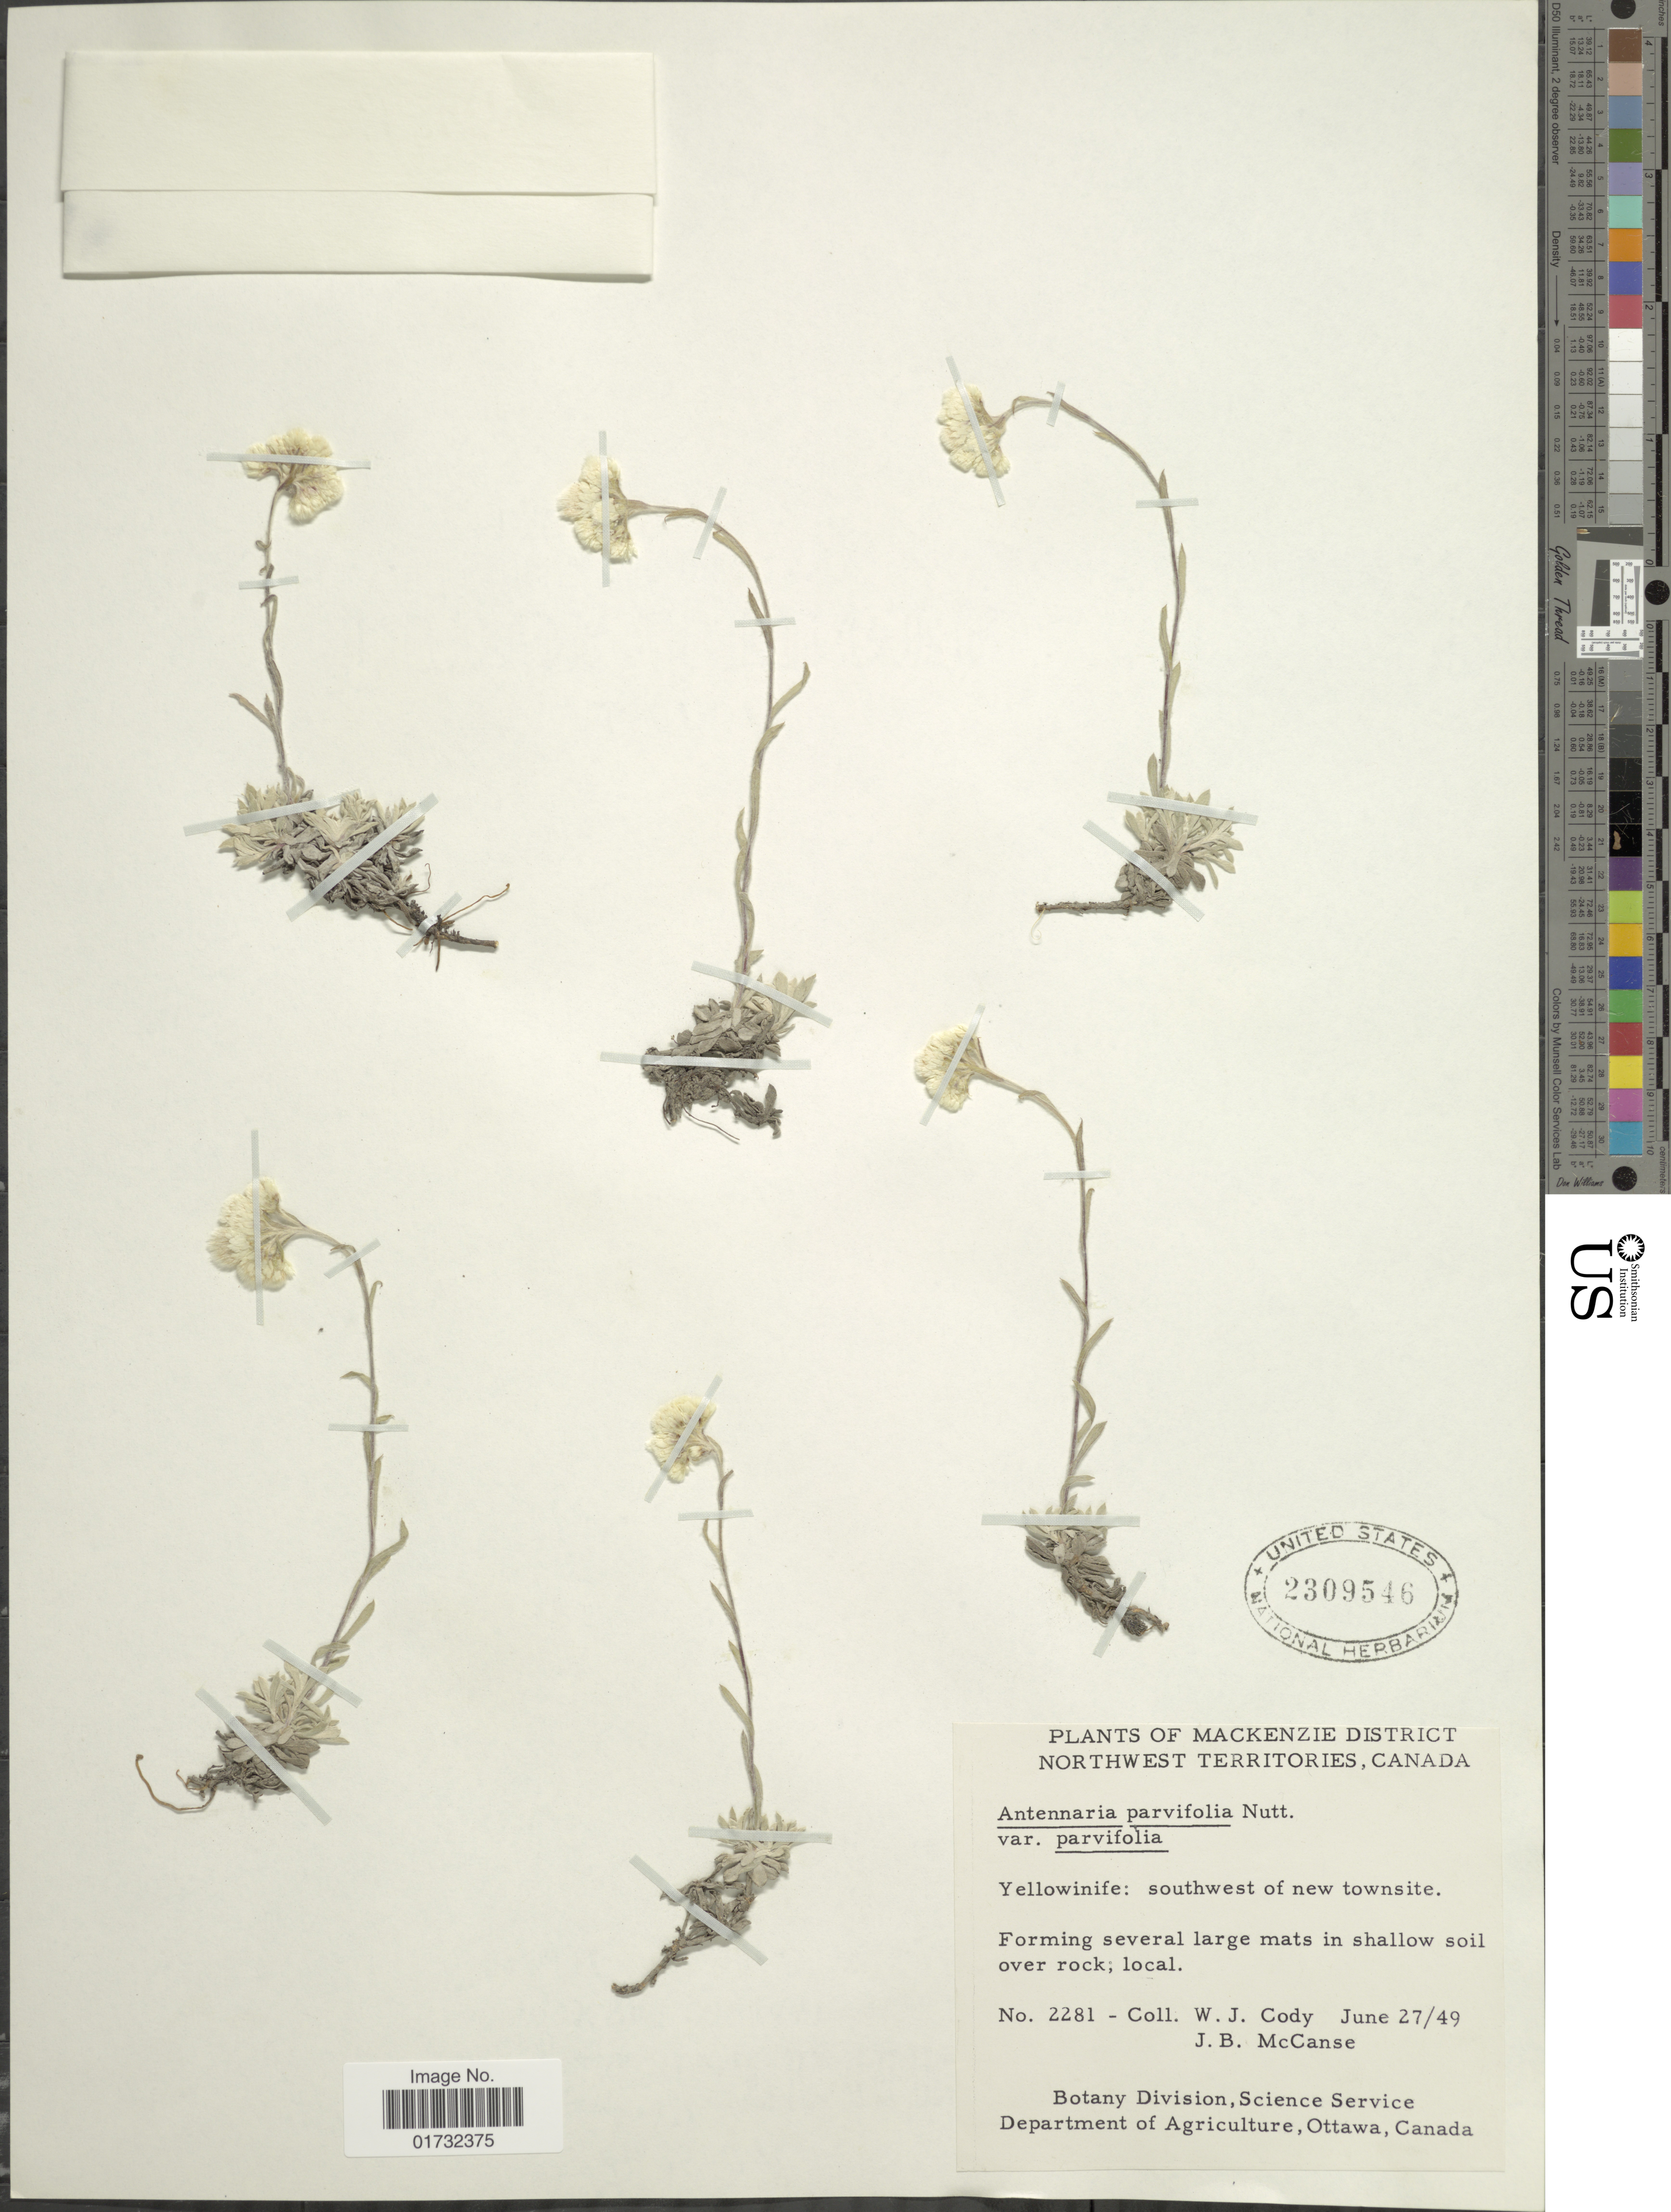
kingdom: Plantae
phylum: Tracheophyta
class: Magnoliopsida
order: Asterales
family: Asteraceae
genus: Antennaria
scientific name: Antennaria parvifolia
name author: Nutt.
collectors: W. Cody & J. McCanse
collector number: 2281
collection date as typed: Transcribed d/m/y: 27/6/49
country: Canada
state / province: Northwest Territories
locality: Mackenzie District. Yellowinife: soutwest of new townsite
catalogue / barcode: US 2309546